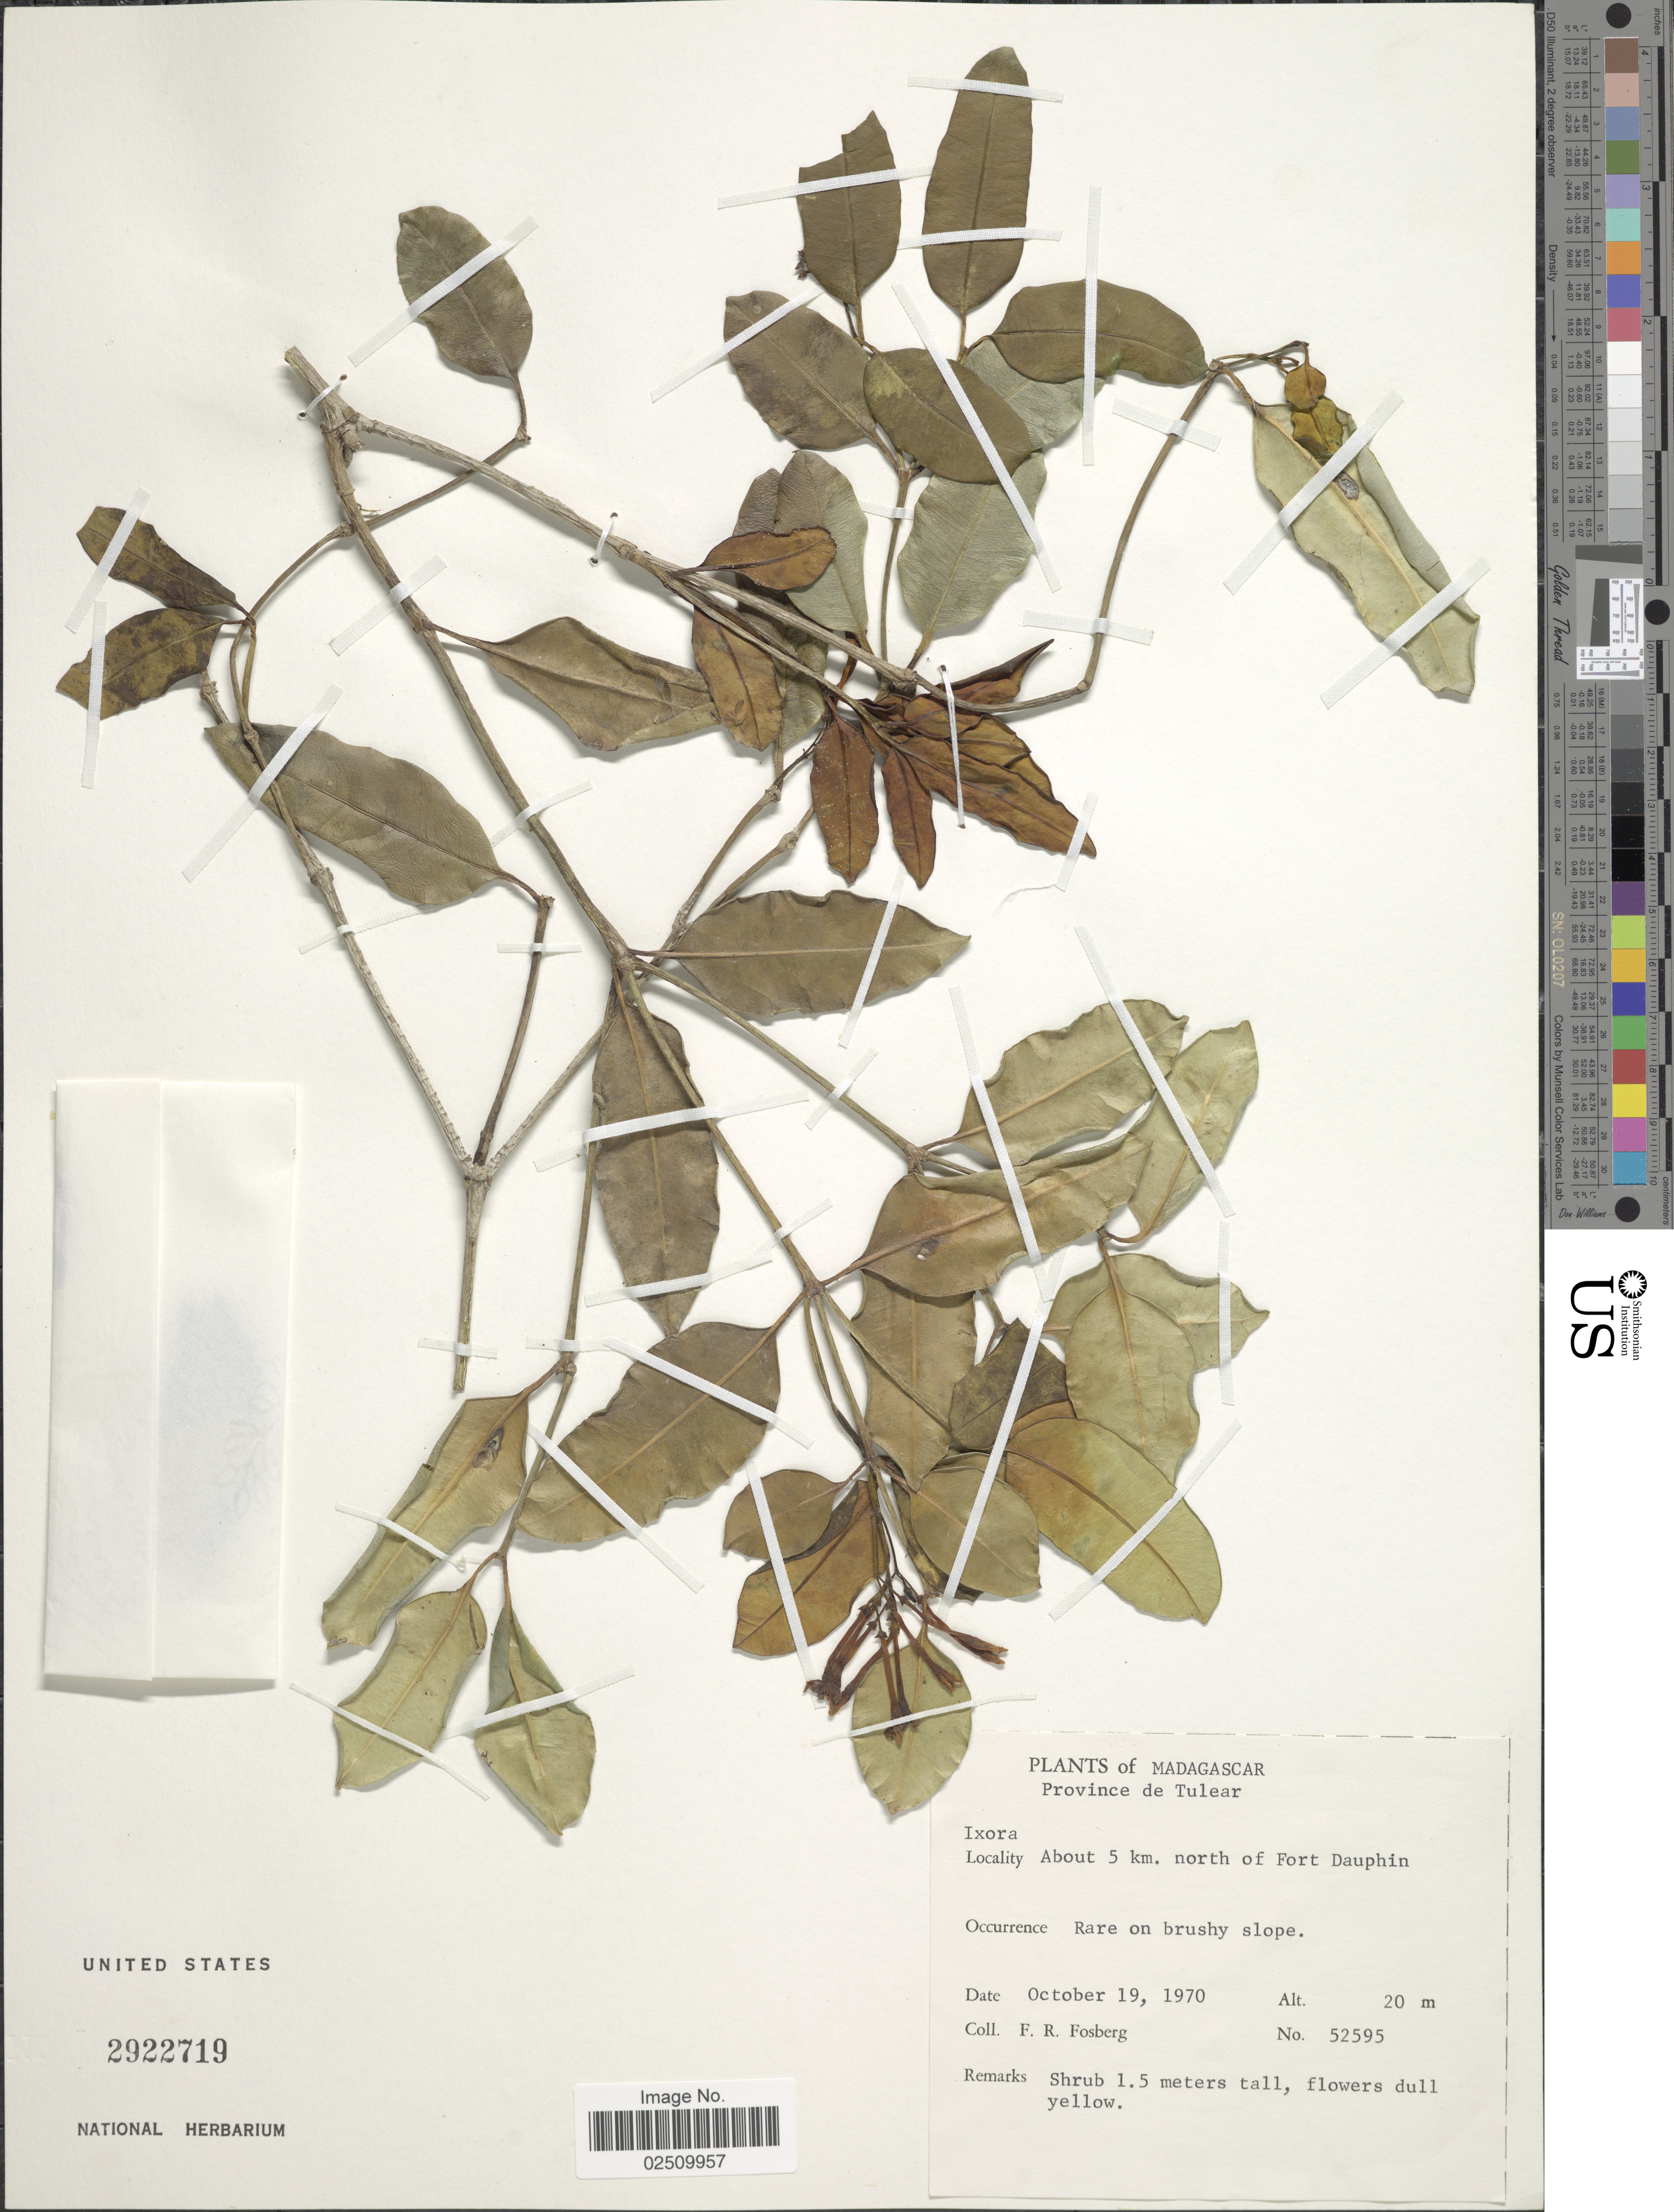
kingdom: Plantae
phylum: Tracheophyta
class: Magnoliopsida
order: Gentianales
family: Rubiaceae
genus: Ixora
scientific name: Ixora sp.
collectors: F. R. Fosberg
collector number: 52595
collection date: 1970-10-19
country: Madagascar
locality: Tulear. About 5 km. north of Fort Dauphin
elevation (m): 20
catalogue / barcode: US 2922719